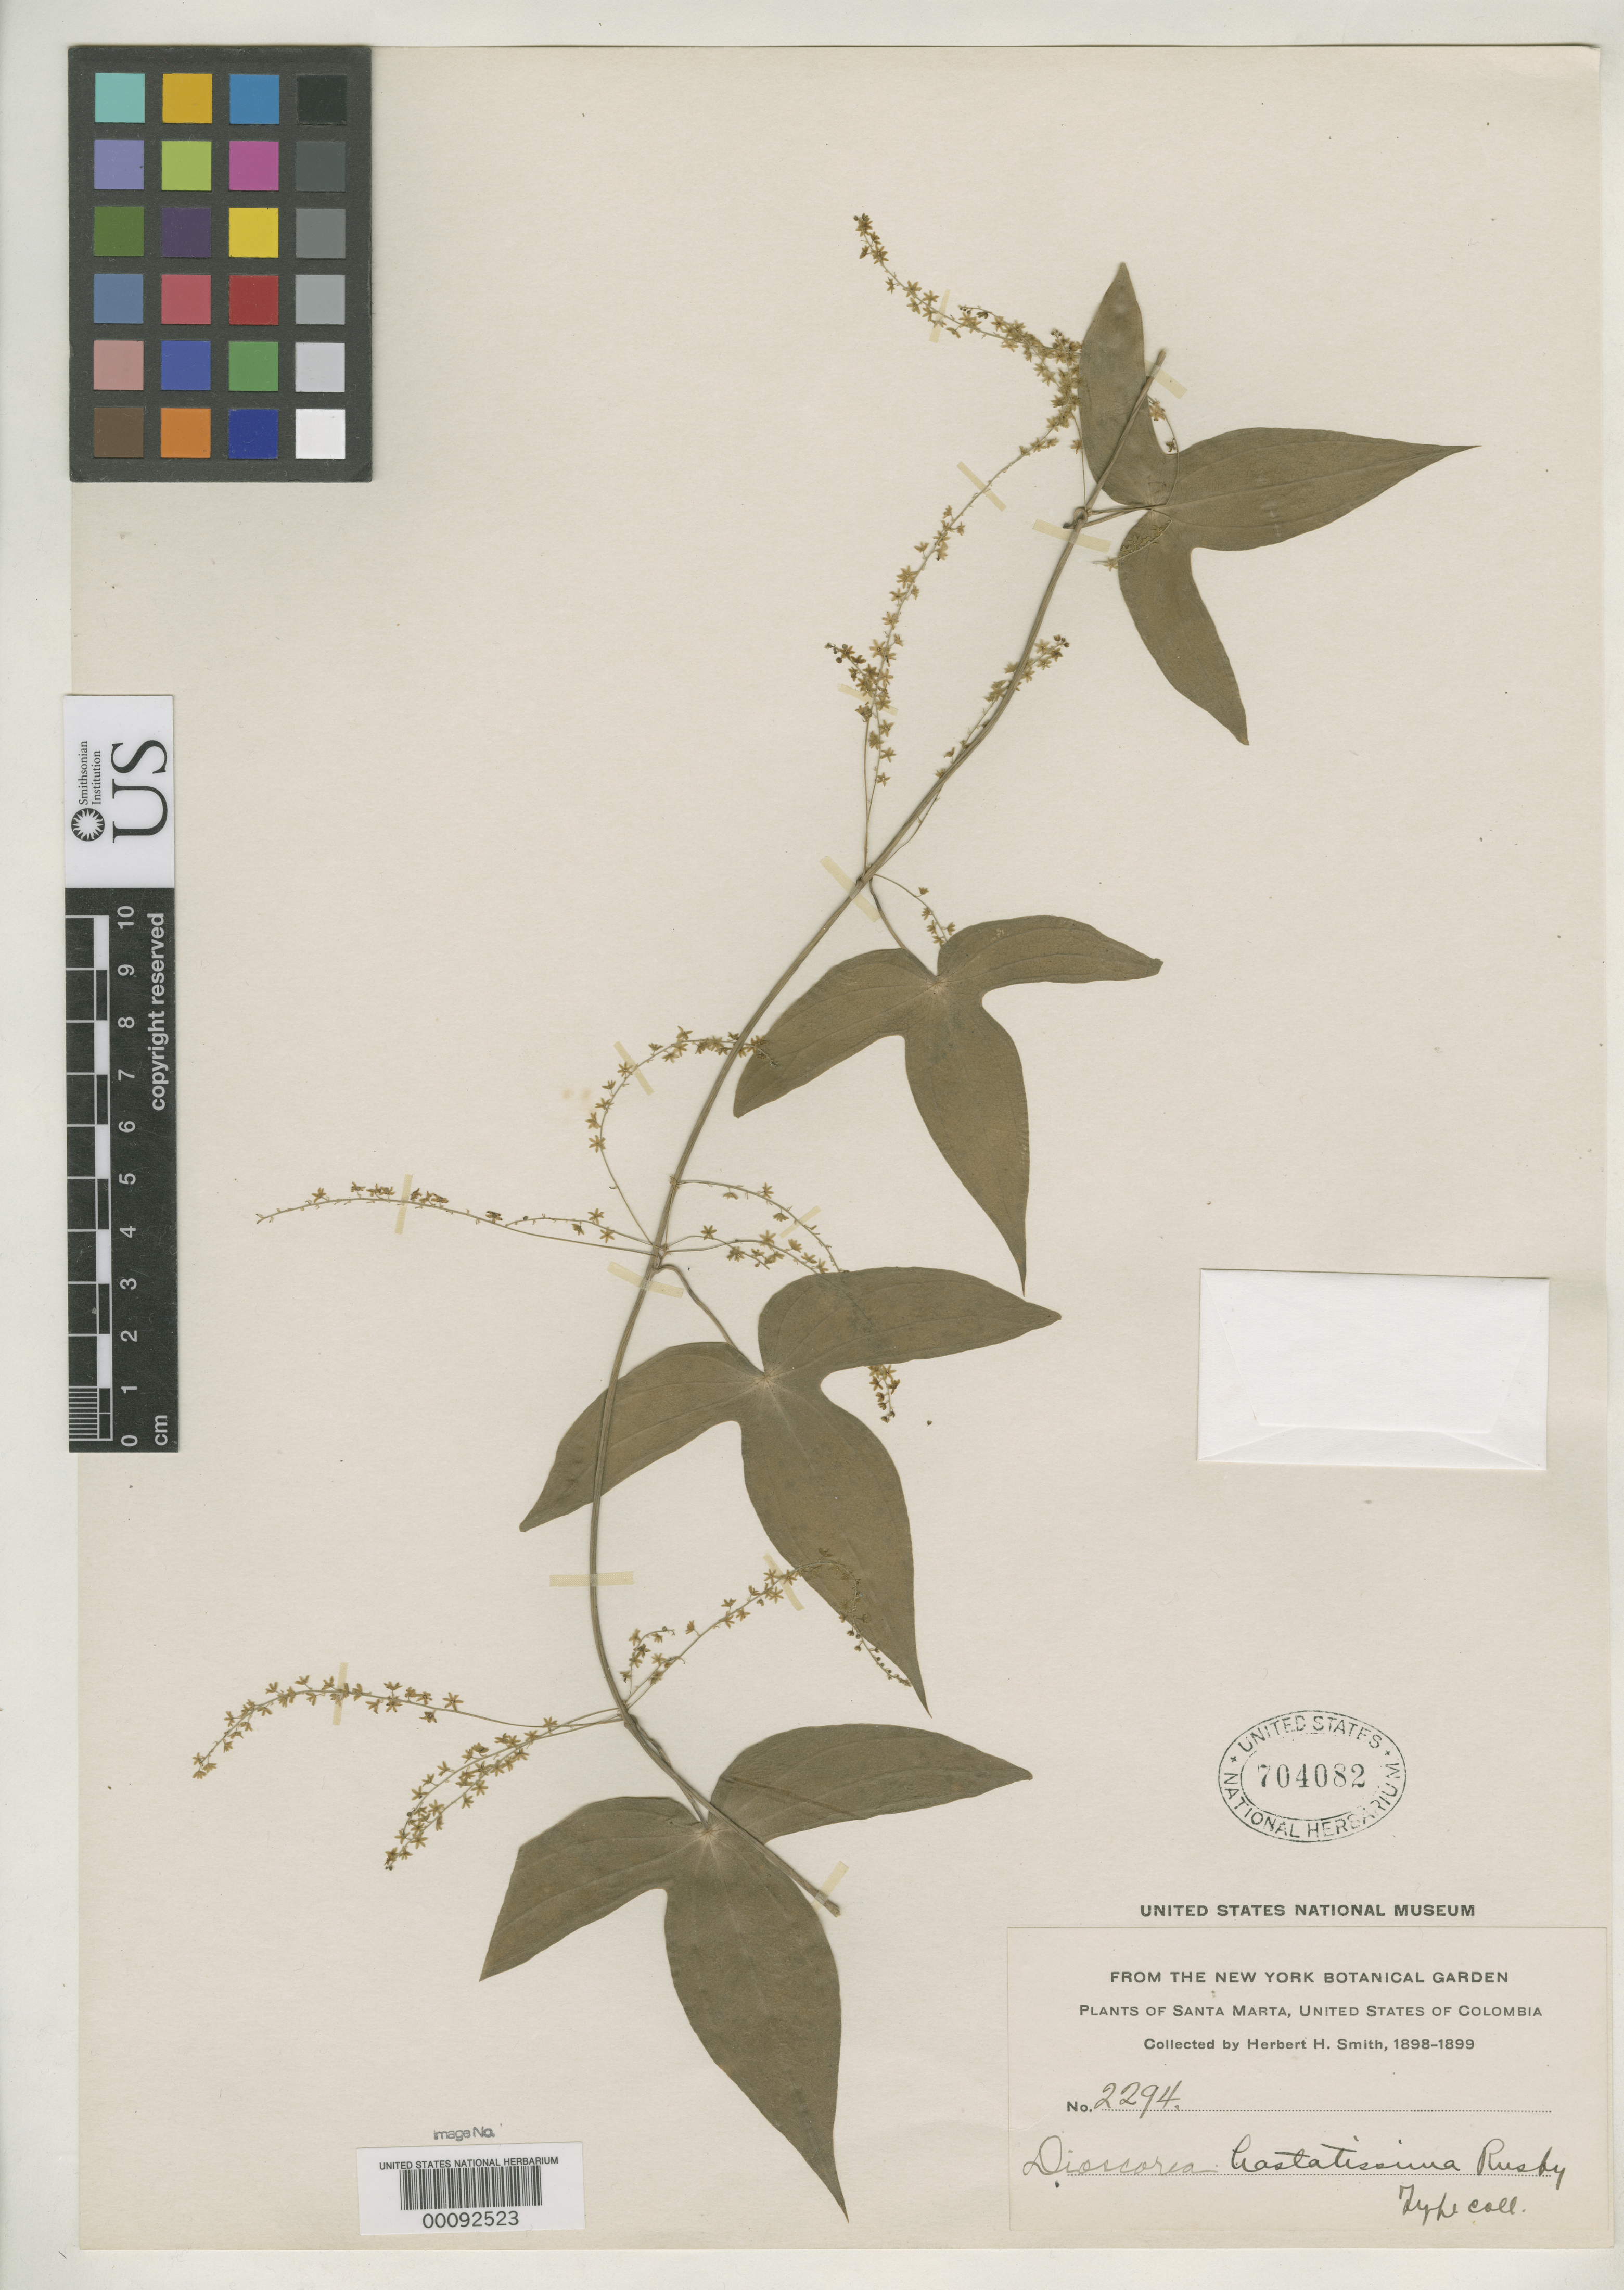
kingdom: Plantae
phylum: Tracheophyta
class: Liliopsida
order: Dioscoreales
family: Dioscoreaceae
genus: Dioscorea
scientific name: Dioscorea hastatissima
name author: Rusby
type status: Isotype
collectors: Herbert H. Smith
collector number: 2294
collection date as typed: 11 Nov 1898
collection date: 1898-11-11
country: Colombia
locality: Near Madinger Vieja.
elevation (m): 305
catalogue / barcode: US 704082